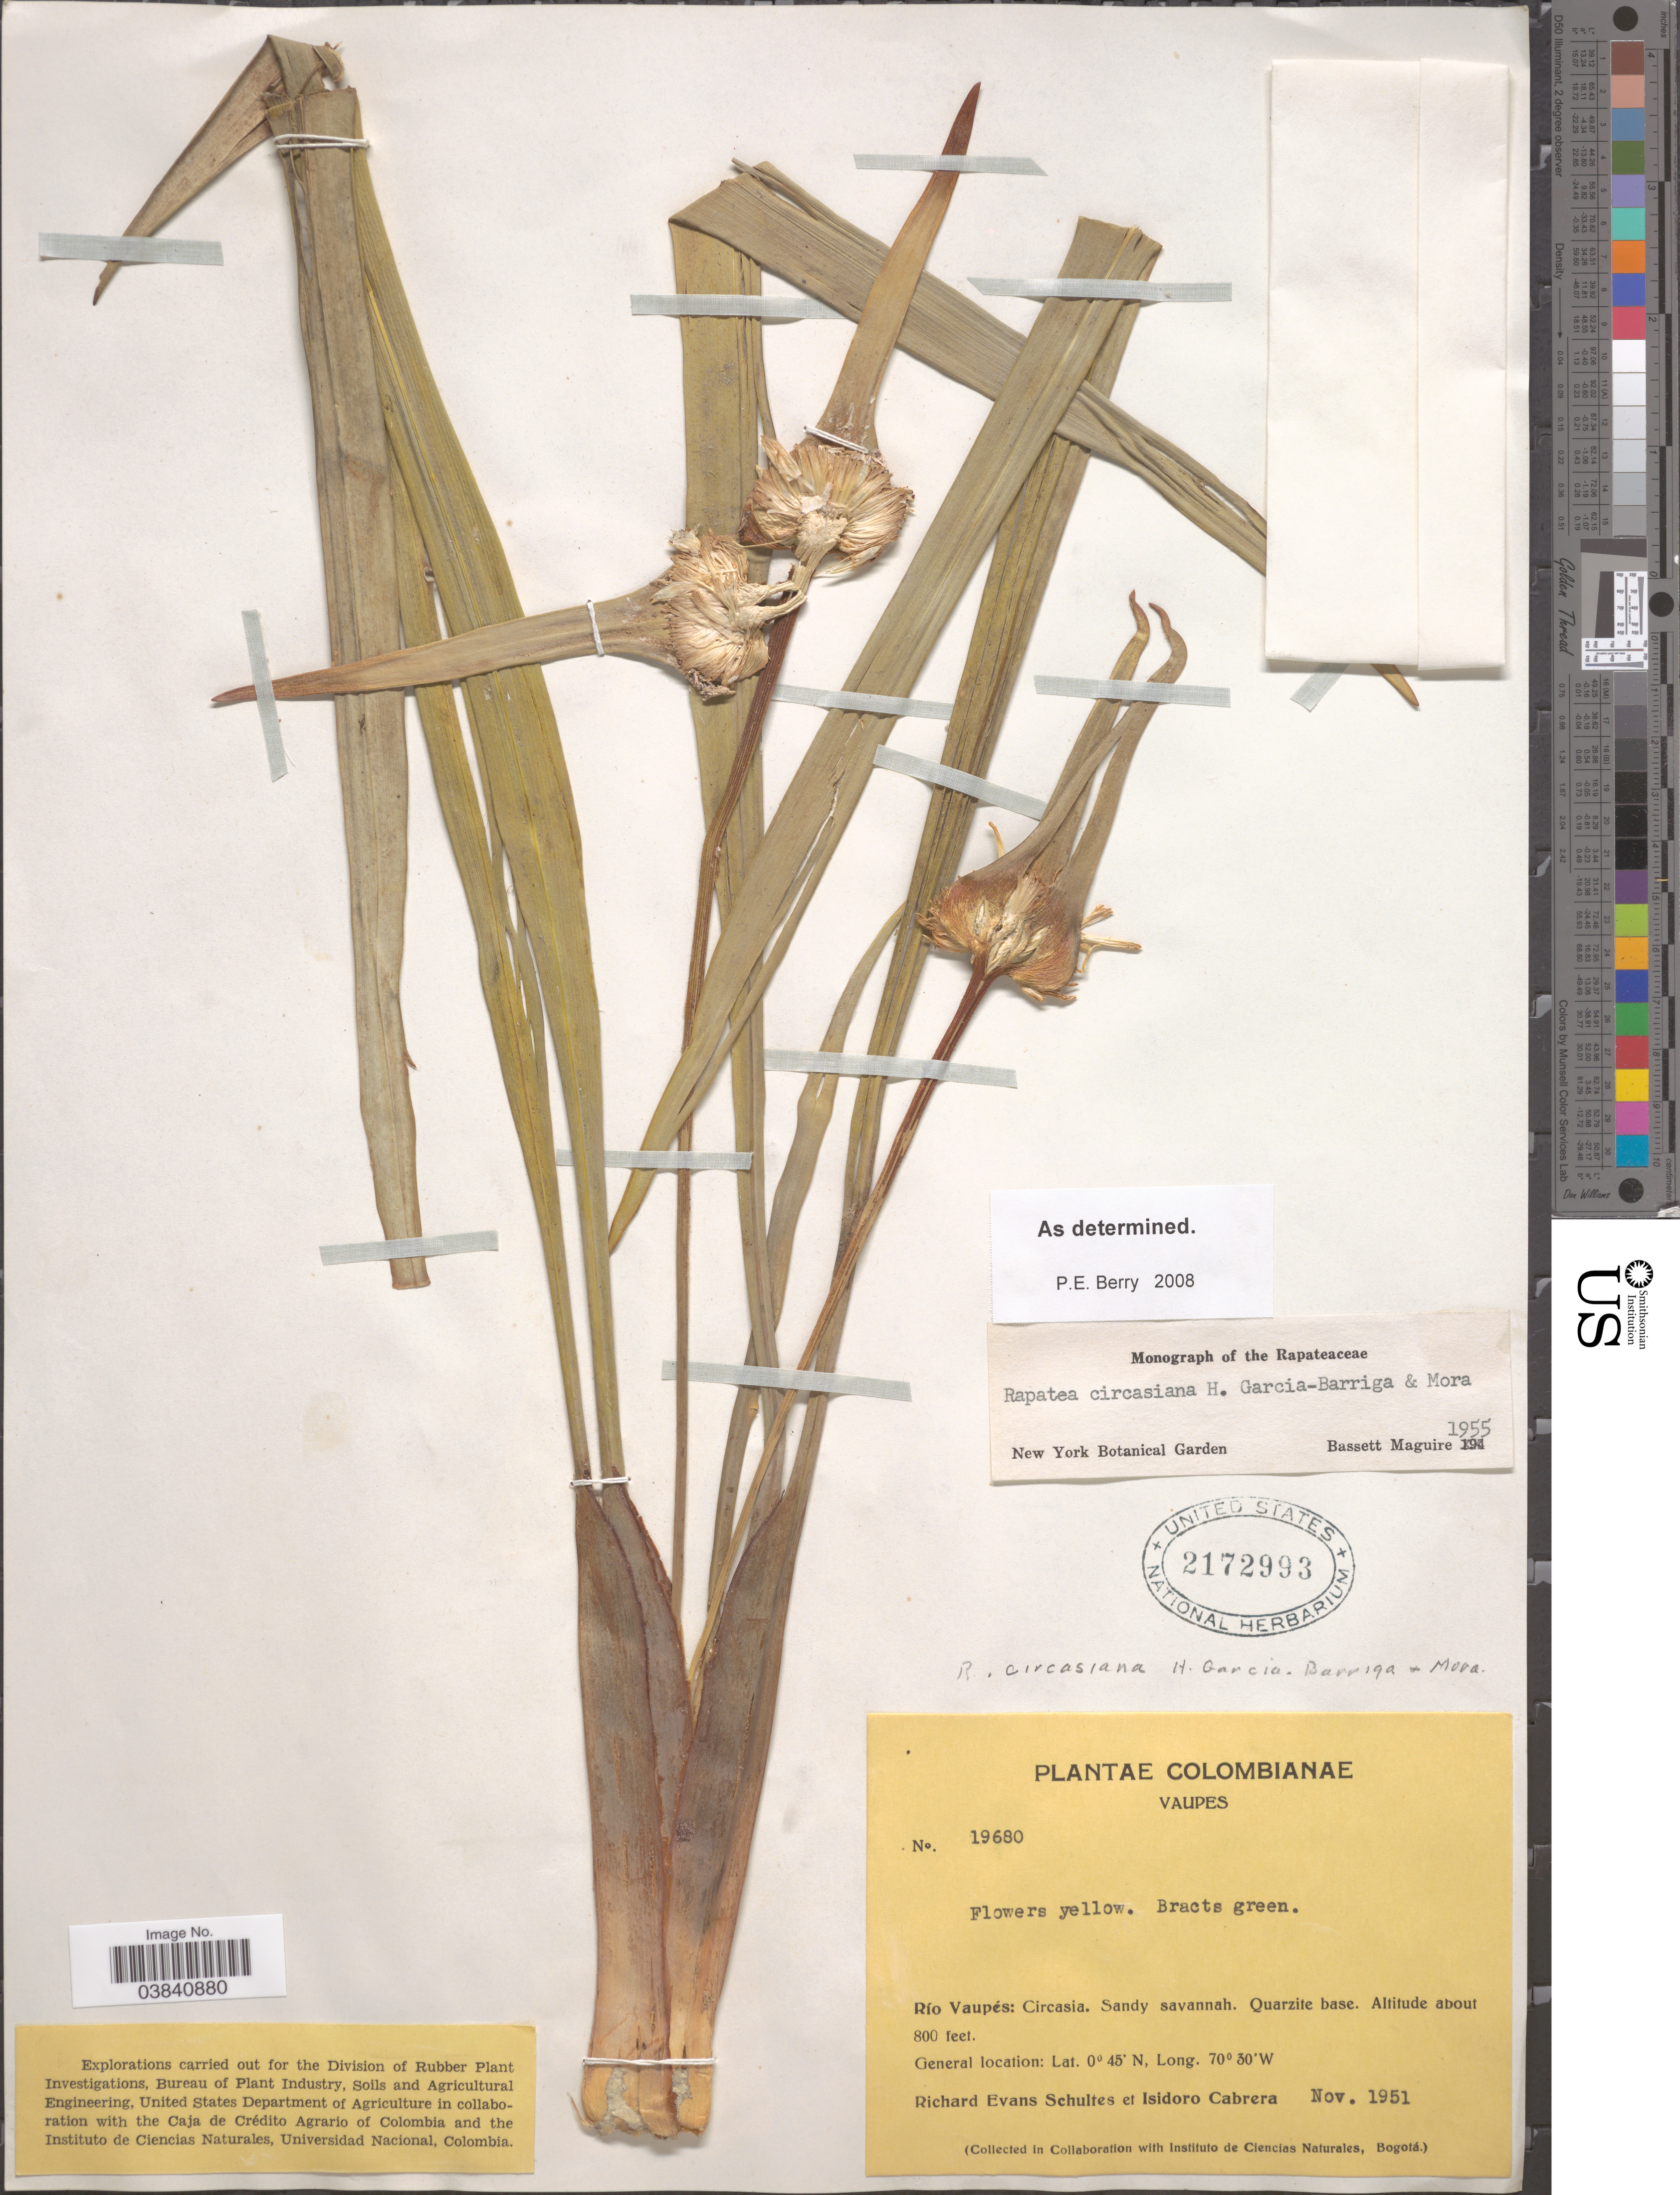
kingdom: Plantae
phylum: Tracheophyta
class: Liliopsida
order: Poales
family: Rapateaceae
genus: Rapatea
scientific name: Rapatea circasiana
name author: García-Barr. & L.E. Mora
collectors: R. E. Schultes & I. Cabrera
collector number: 19680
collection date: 1951-11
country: Colombia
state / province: Vaupés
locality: Río Vaupés: Circasia.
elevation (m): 244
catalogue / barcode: US 2172993